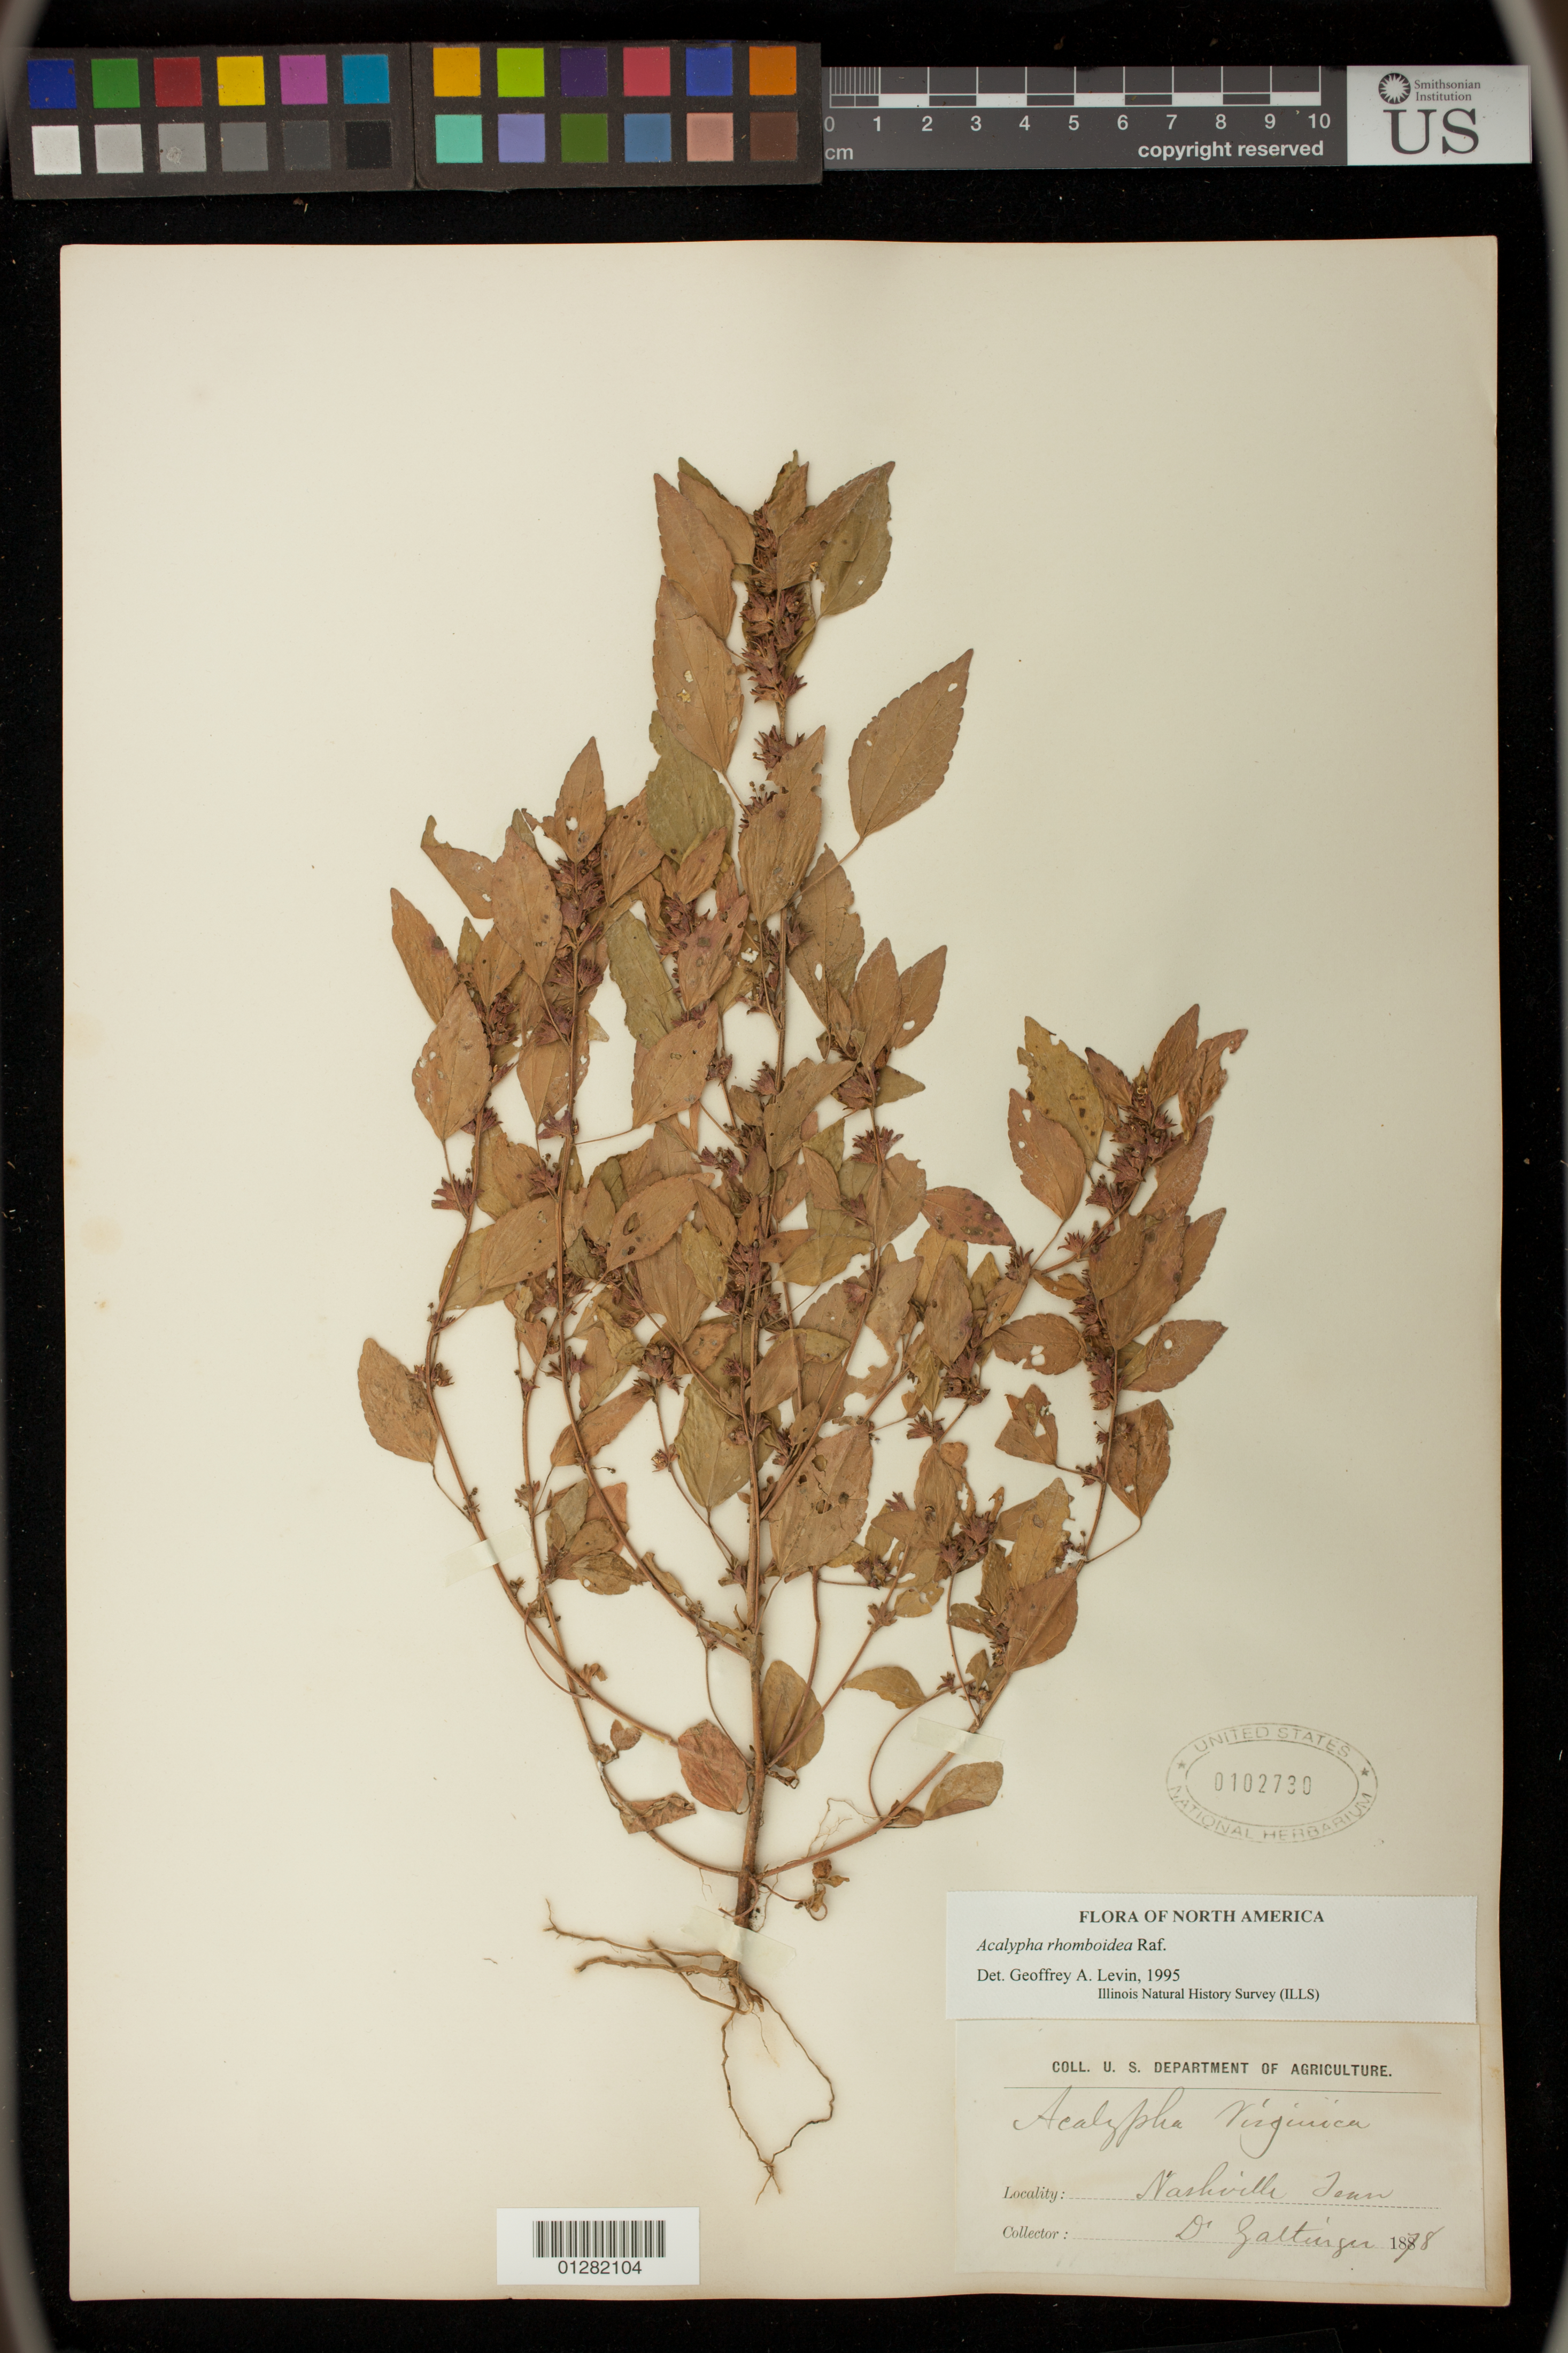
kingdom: Plantae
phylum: Tracheophyta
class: Magnoliopsida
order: Malpighiales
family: Euphorbiaceae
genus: Acalypha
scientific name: Acalypha rhomboidea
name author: Raf.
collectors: A. Gattinger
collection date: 1878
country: United States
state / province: Tennessee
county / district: Davidson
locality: Nashville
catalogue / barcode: US 102730